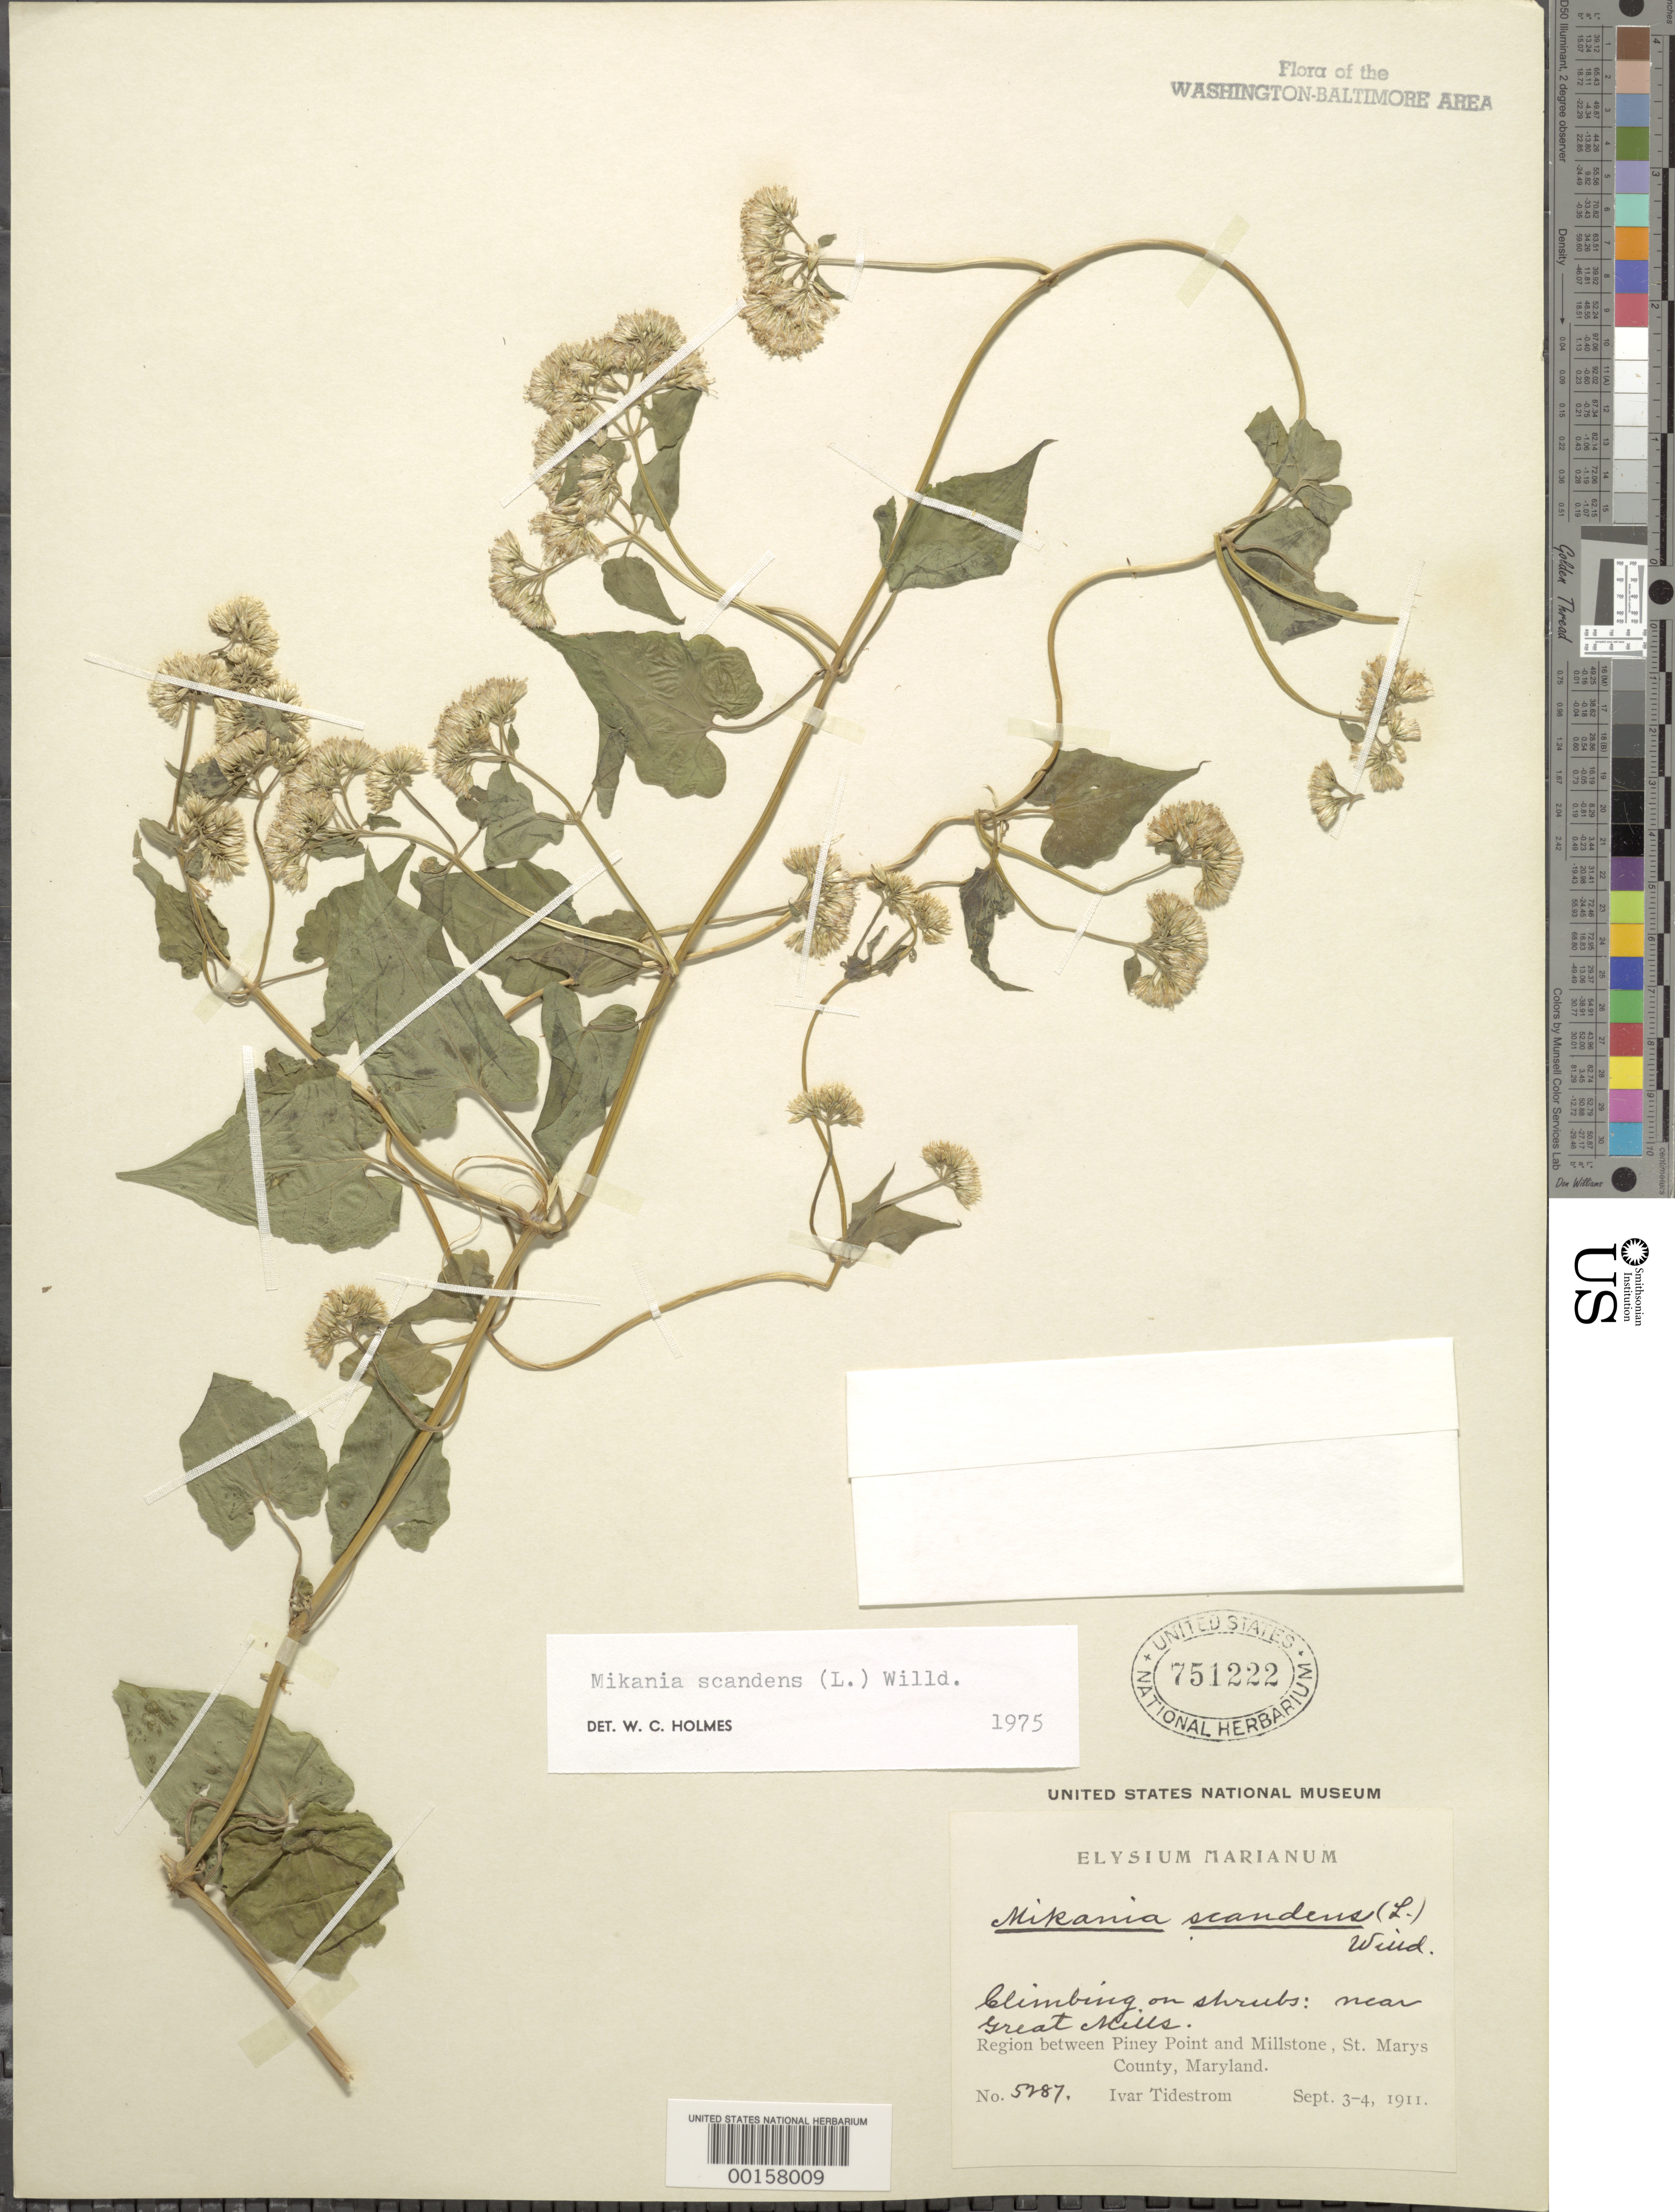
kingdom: Plantae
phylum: Tracheophyta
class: Magnoliopsida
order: Asterales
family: Asteraceae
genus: Mikania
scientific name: Mikania scandens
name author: (L.) Willd.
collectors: I. F. Tidestrom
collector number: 5287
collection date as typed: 03 Sep 1911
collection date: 1911-09-03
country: United States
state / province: Maryland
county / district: St. Mary's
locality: Great Mills vicinity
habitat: Climbing swamp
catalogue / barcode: US 751222